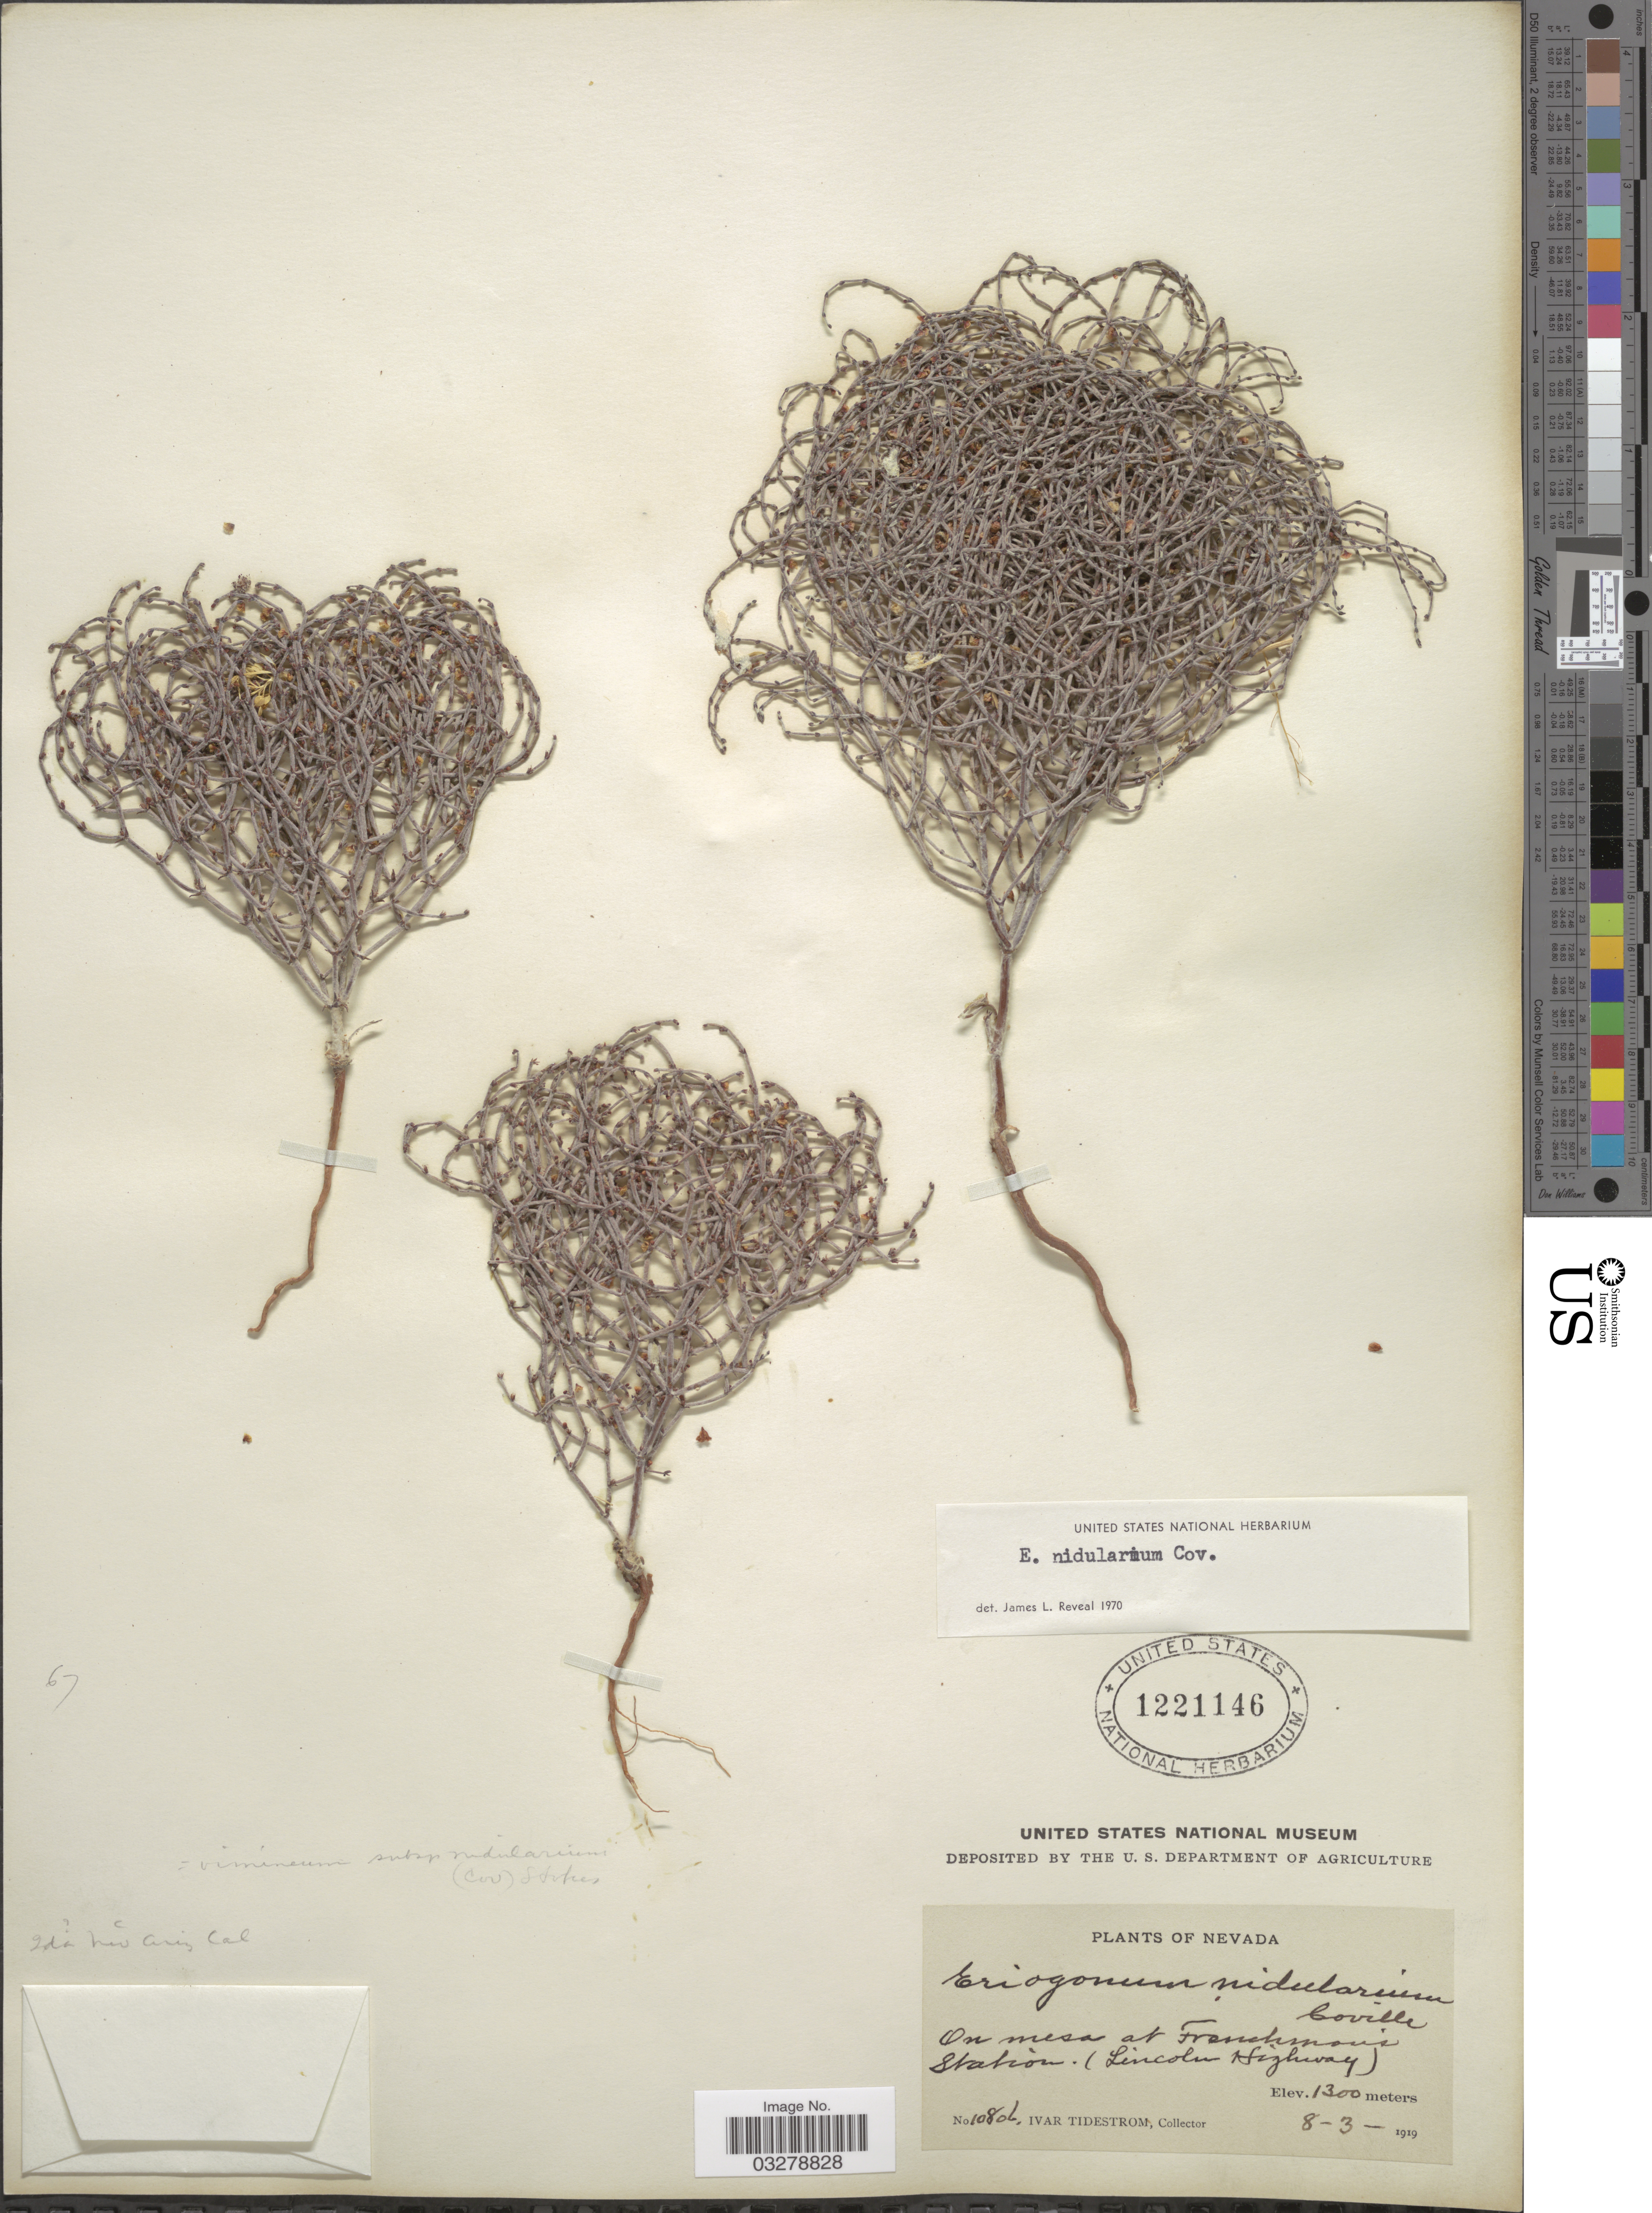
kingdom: Plantae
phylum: Tracheophyta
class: Magnoliopsida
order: Caryophyllales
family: Polygonaceae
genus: Eriogonum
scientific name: Eriogonum nidularium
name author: Coville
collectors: I. F. Tidestrom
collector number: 10806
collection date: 1919-08-03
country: United States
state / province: Nevada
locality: On mesa at Frenchman's Station. (Lincoln Highway).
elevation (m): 1300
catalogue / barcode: US 1221146